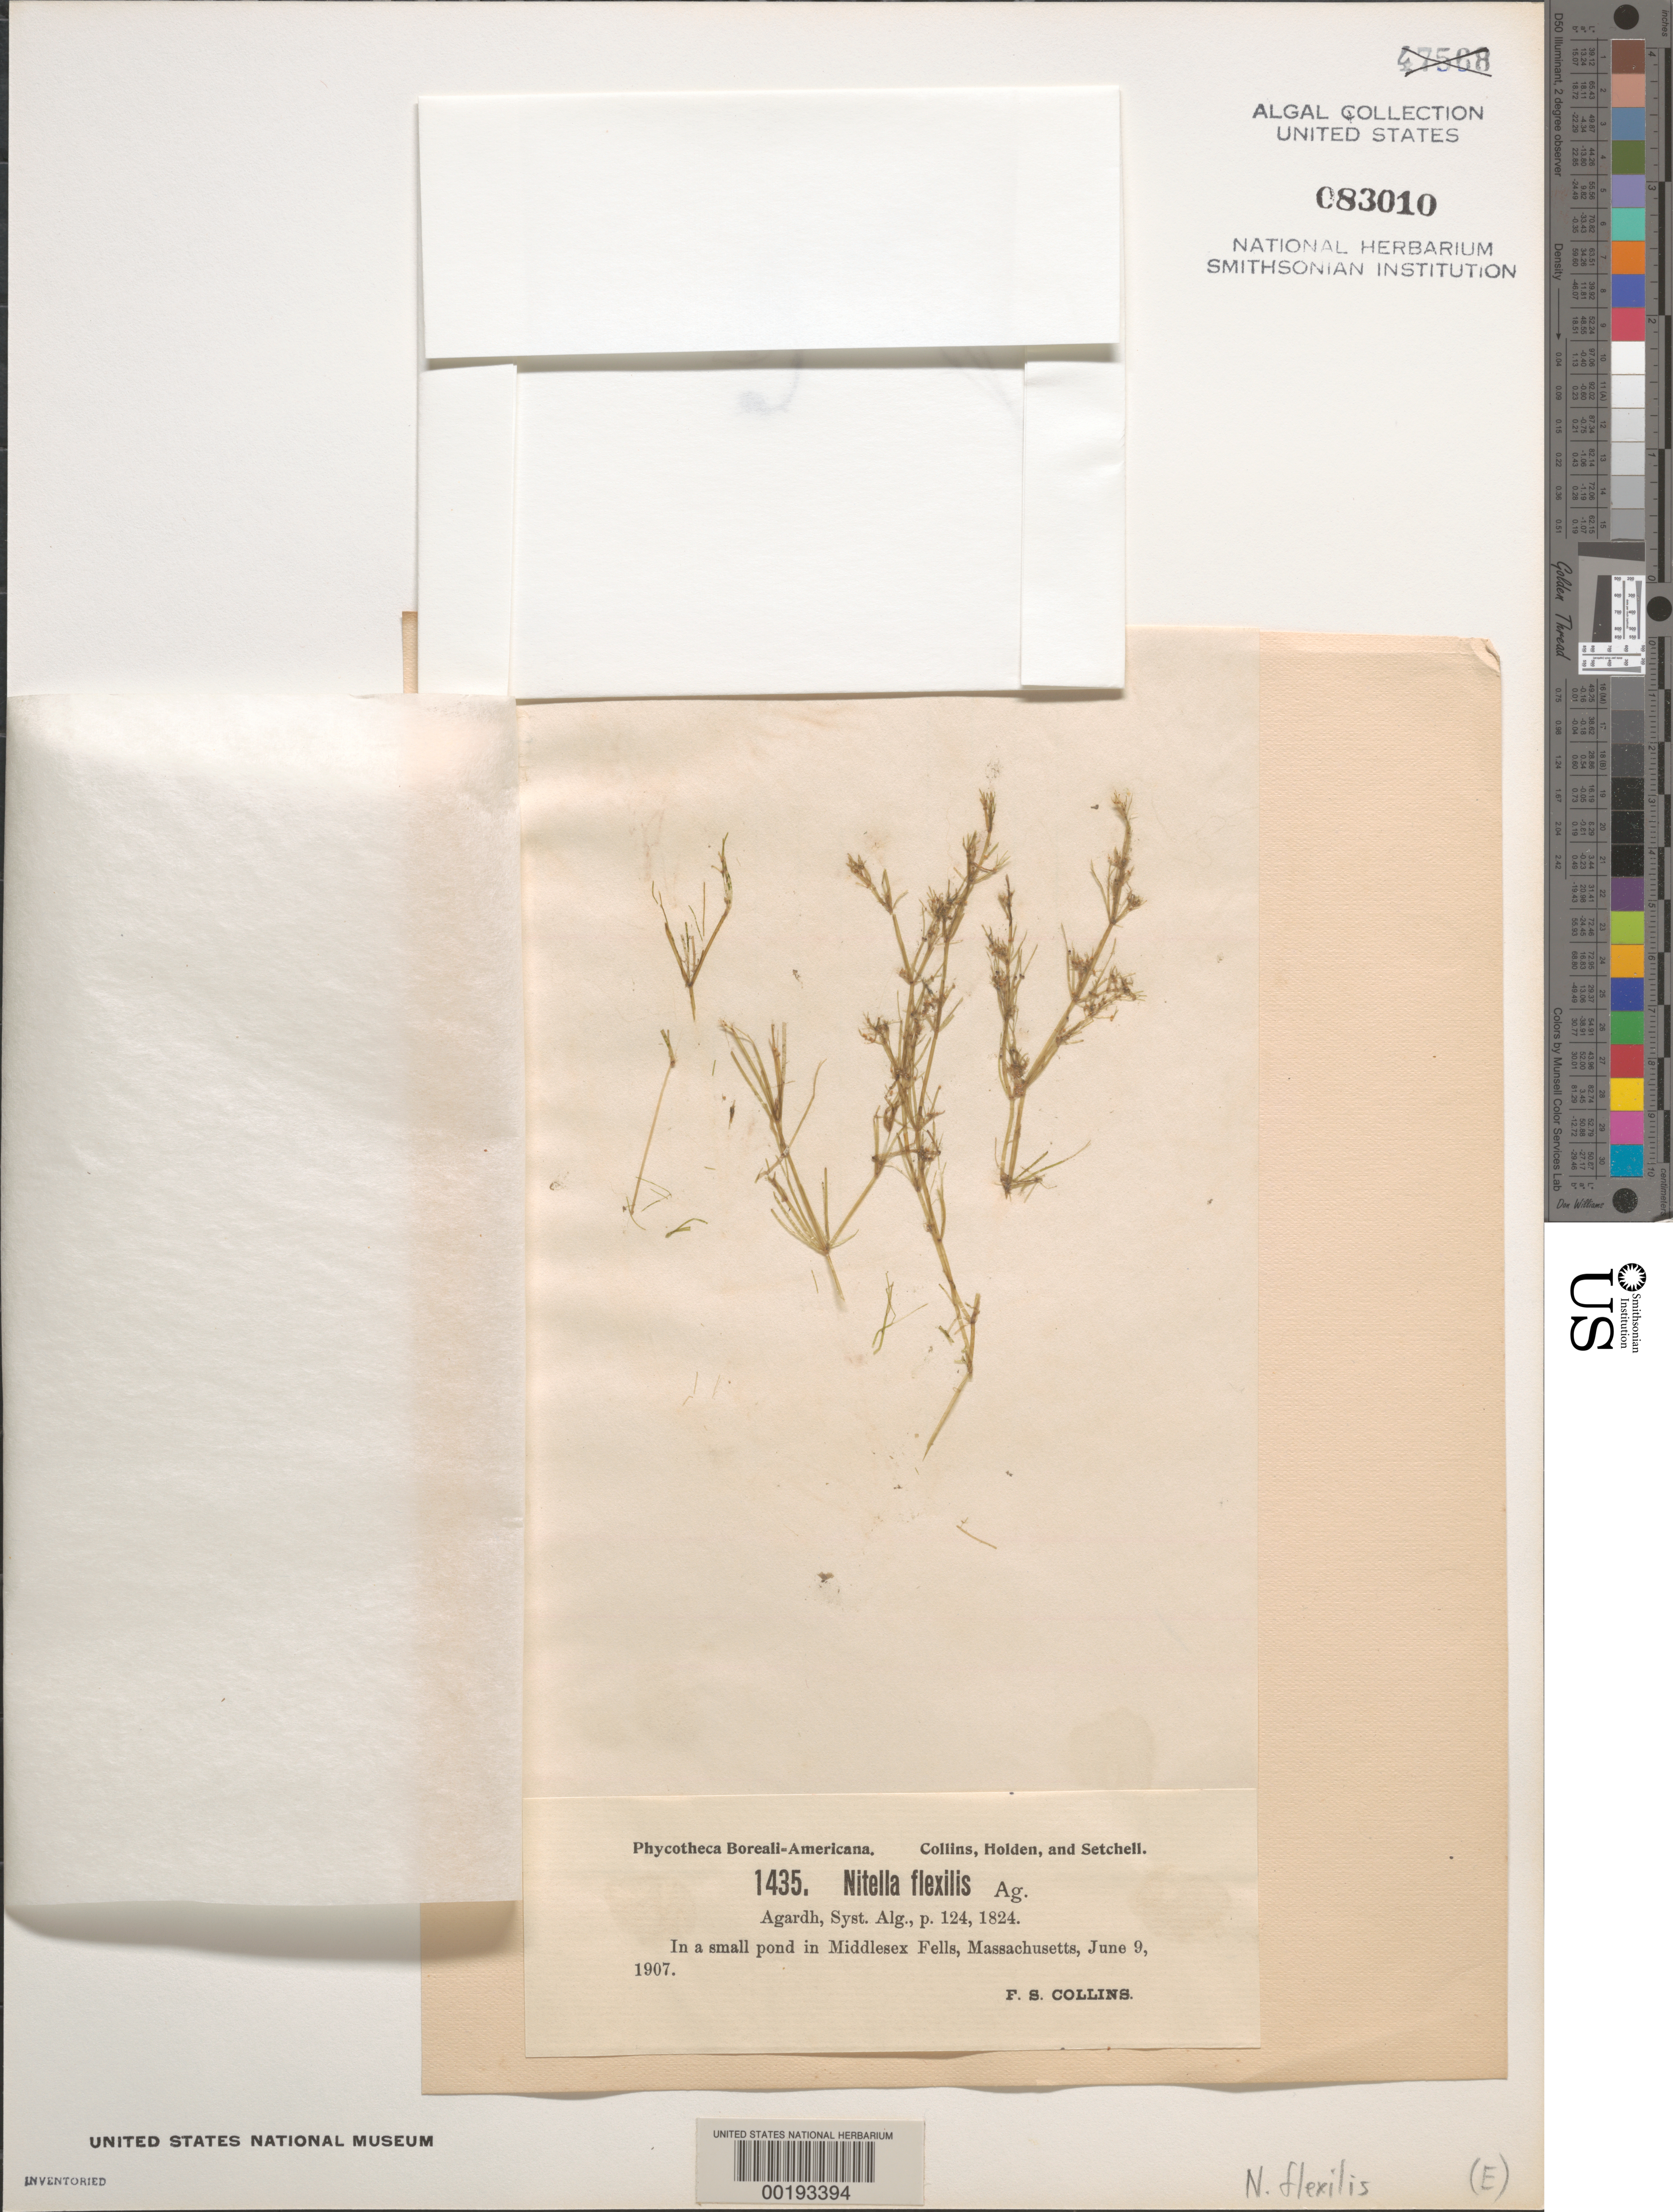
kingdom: Plantae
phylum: Charophyta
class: Charophyceae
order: Charales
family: Characeae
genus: Nitella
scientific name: Nitella flexilis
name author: (L.) C. Agardh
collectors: F. Collins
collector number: PB-A 1435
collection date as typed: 09 Jun 1907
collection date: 1907-06-09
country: United States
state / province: Massachusetts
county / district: Middlesex County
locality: Middlesex Fells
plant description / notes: Collins, Holden & Setchell, Phycotheca Boreali-Americana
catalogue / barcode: US 83010